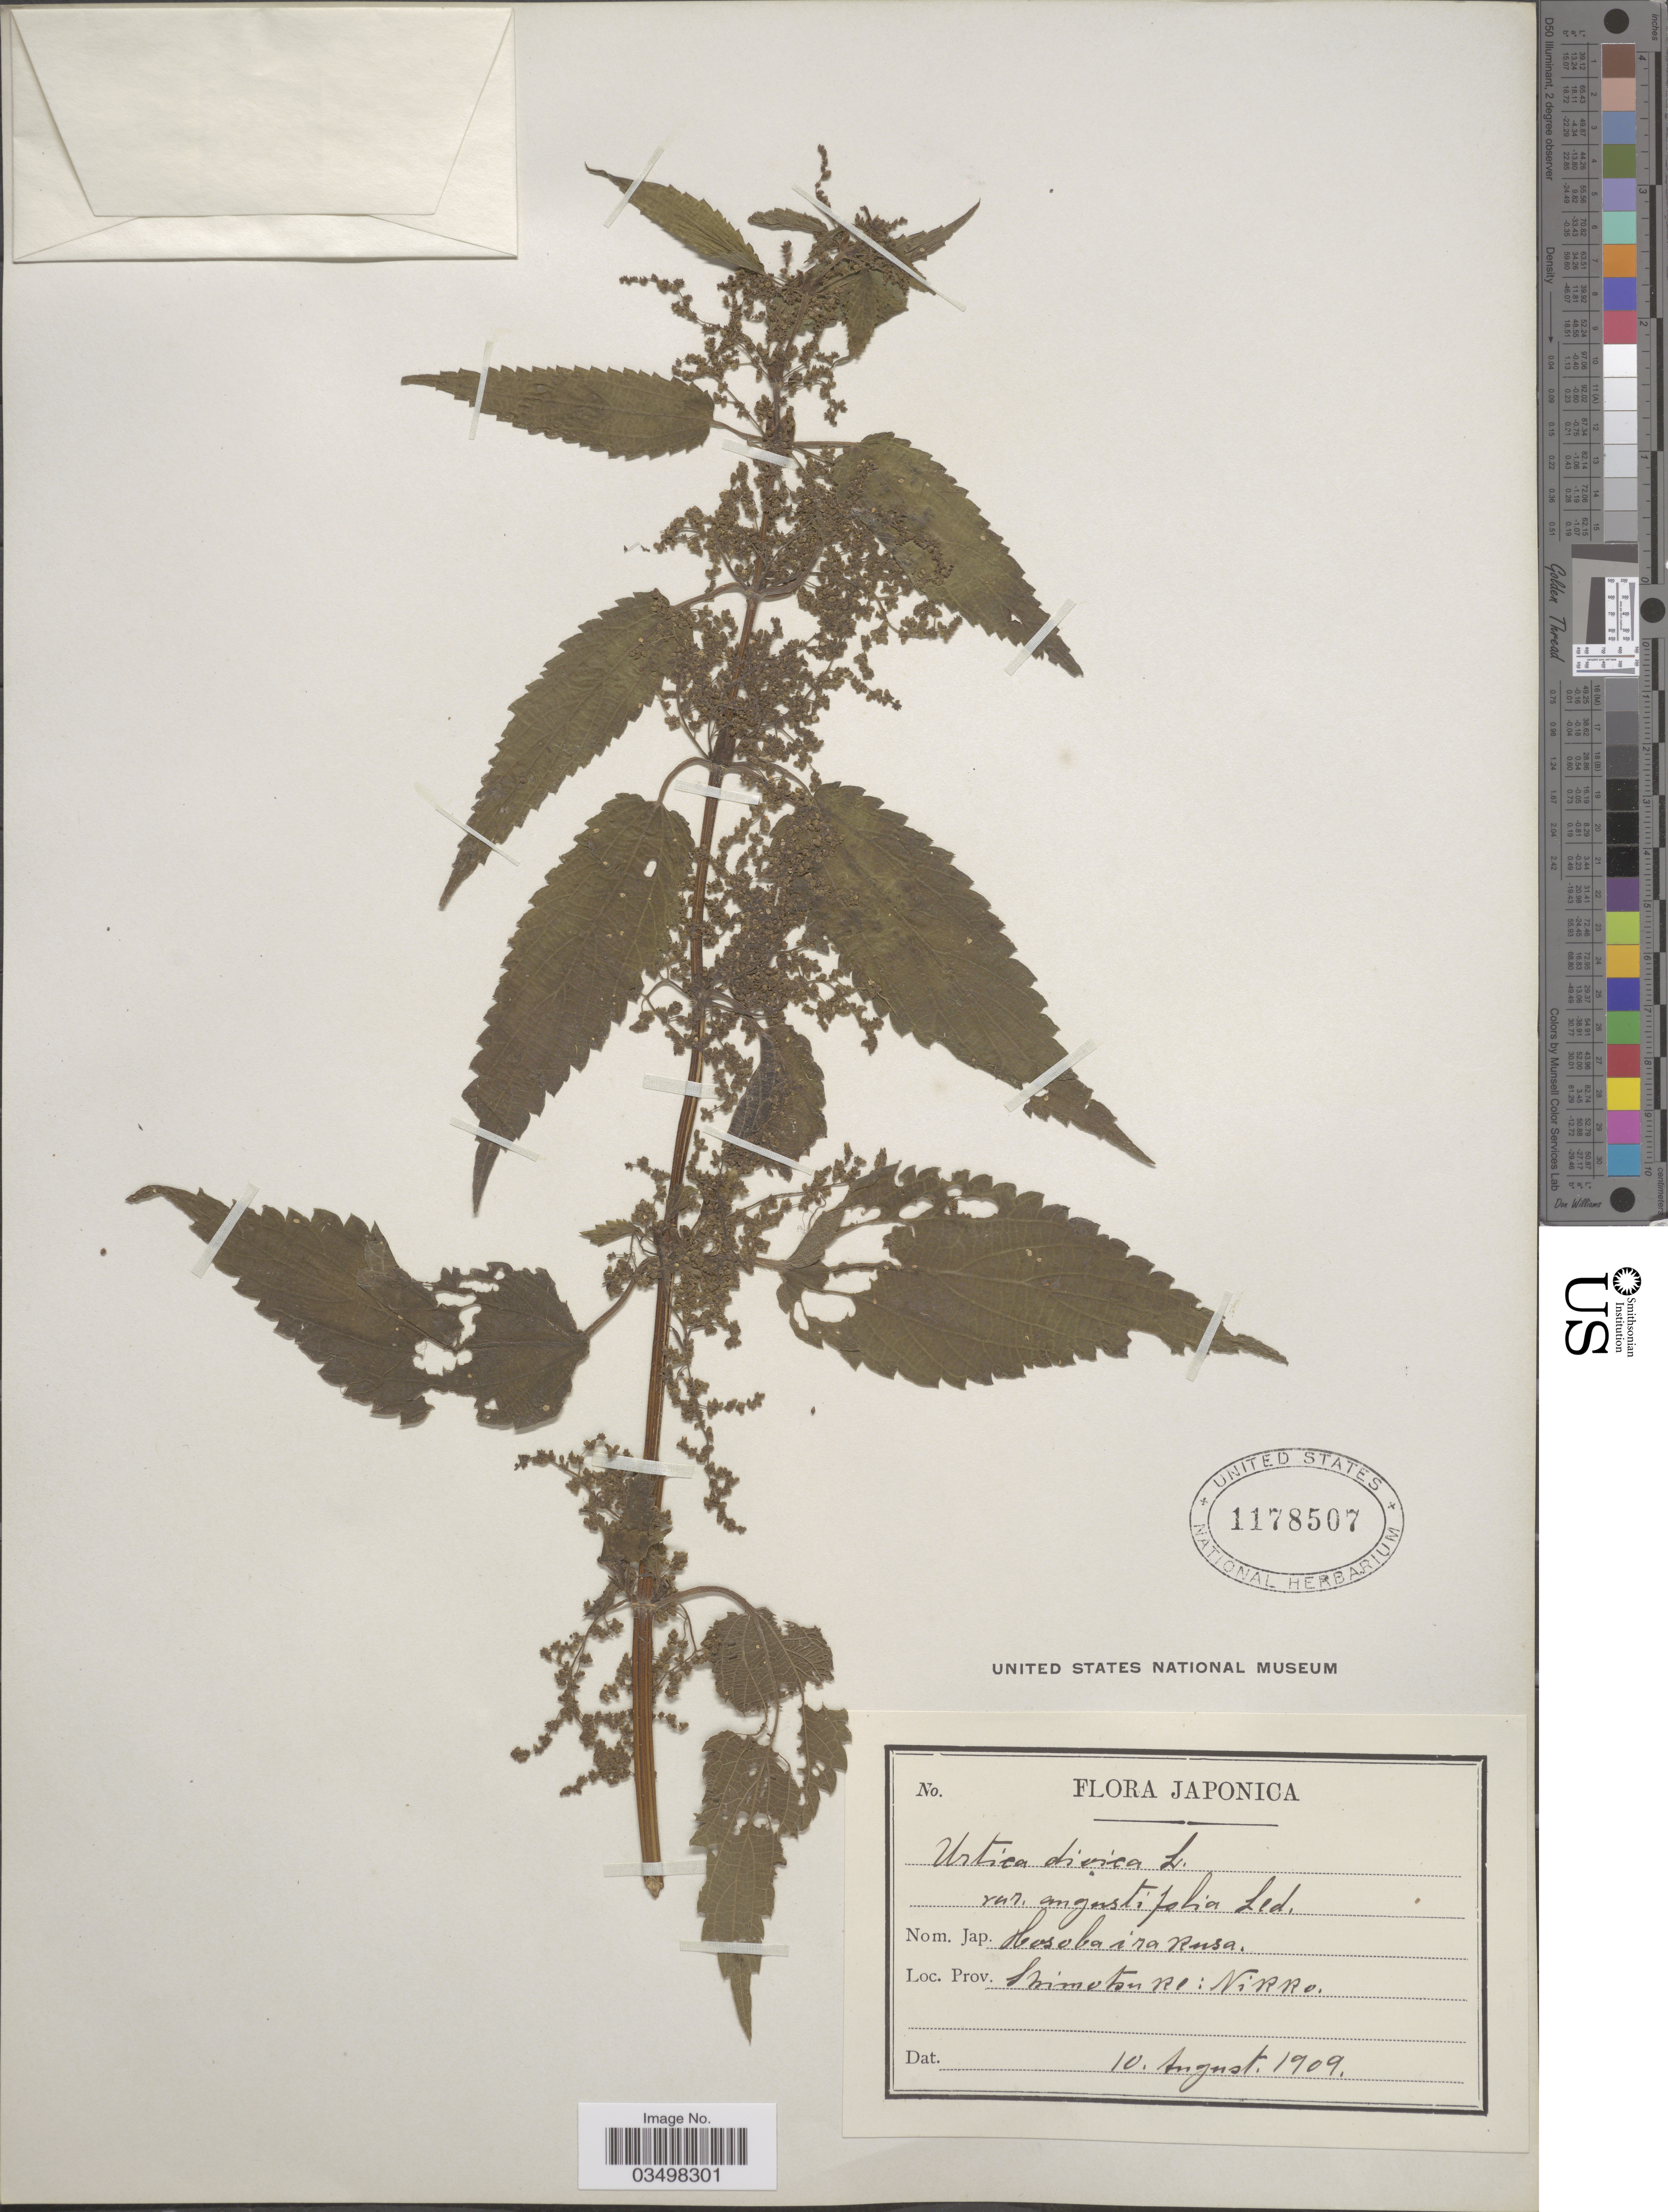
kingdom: Plantae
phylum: Tracheophyta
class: Magnoliopsida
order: Rosales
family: Urticaceae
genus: Urtica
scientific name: Urtica angustifolia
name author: Fisch. ex Hornem.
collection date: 1909-08-10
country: Japan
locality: Japonica. Shimotsuke: Nikko.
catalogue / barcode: US 1178507